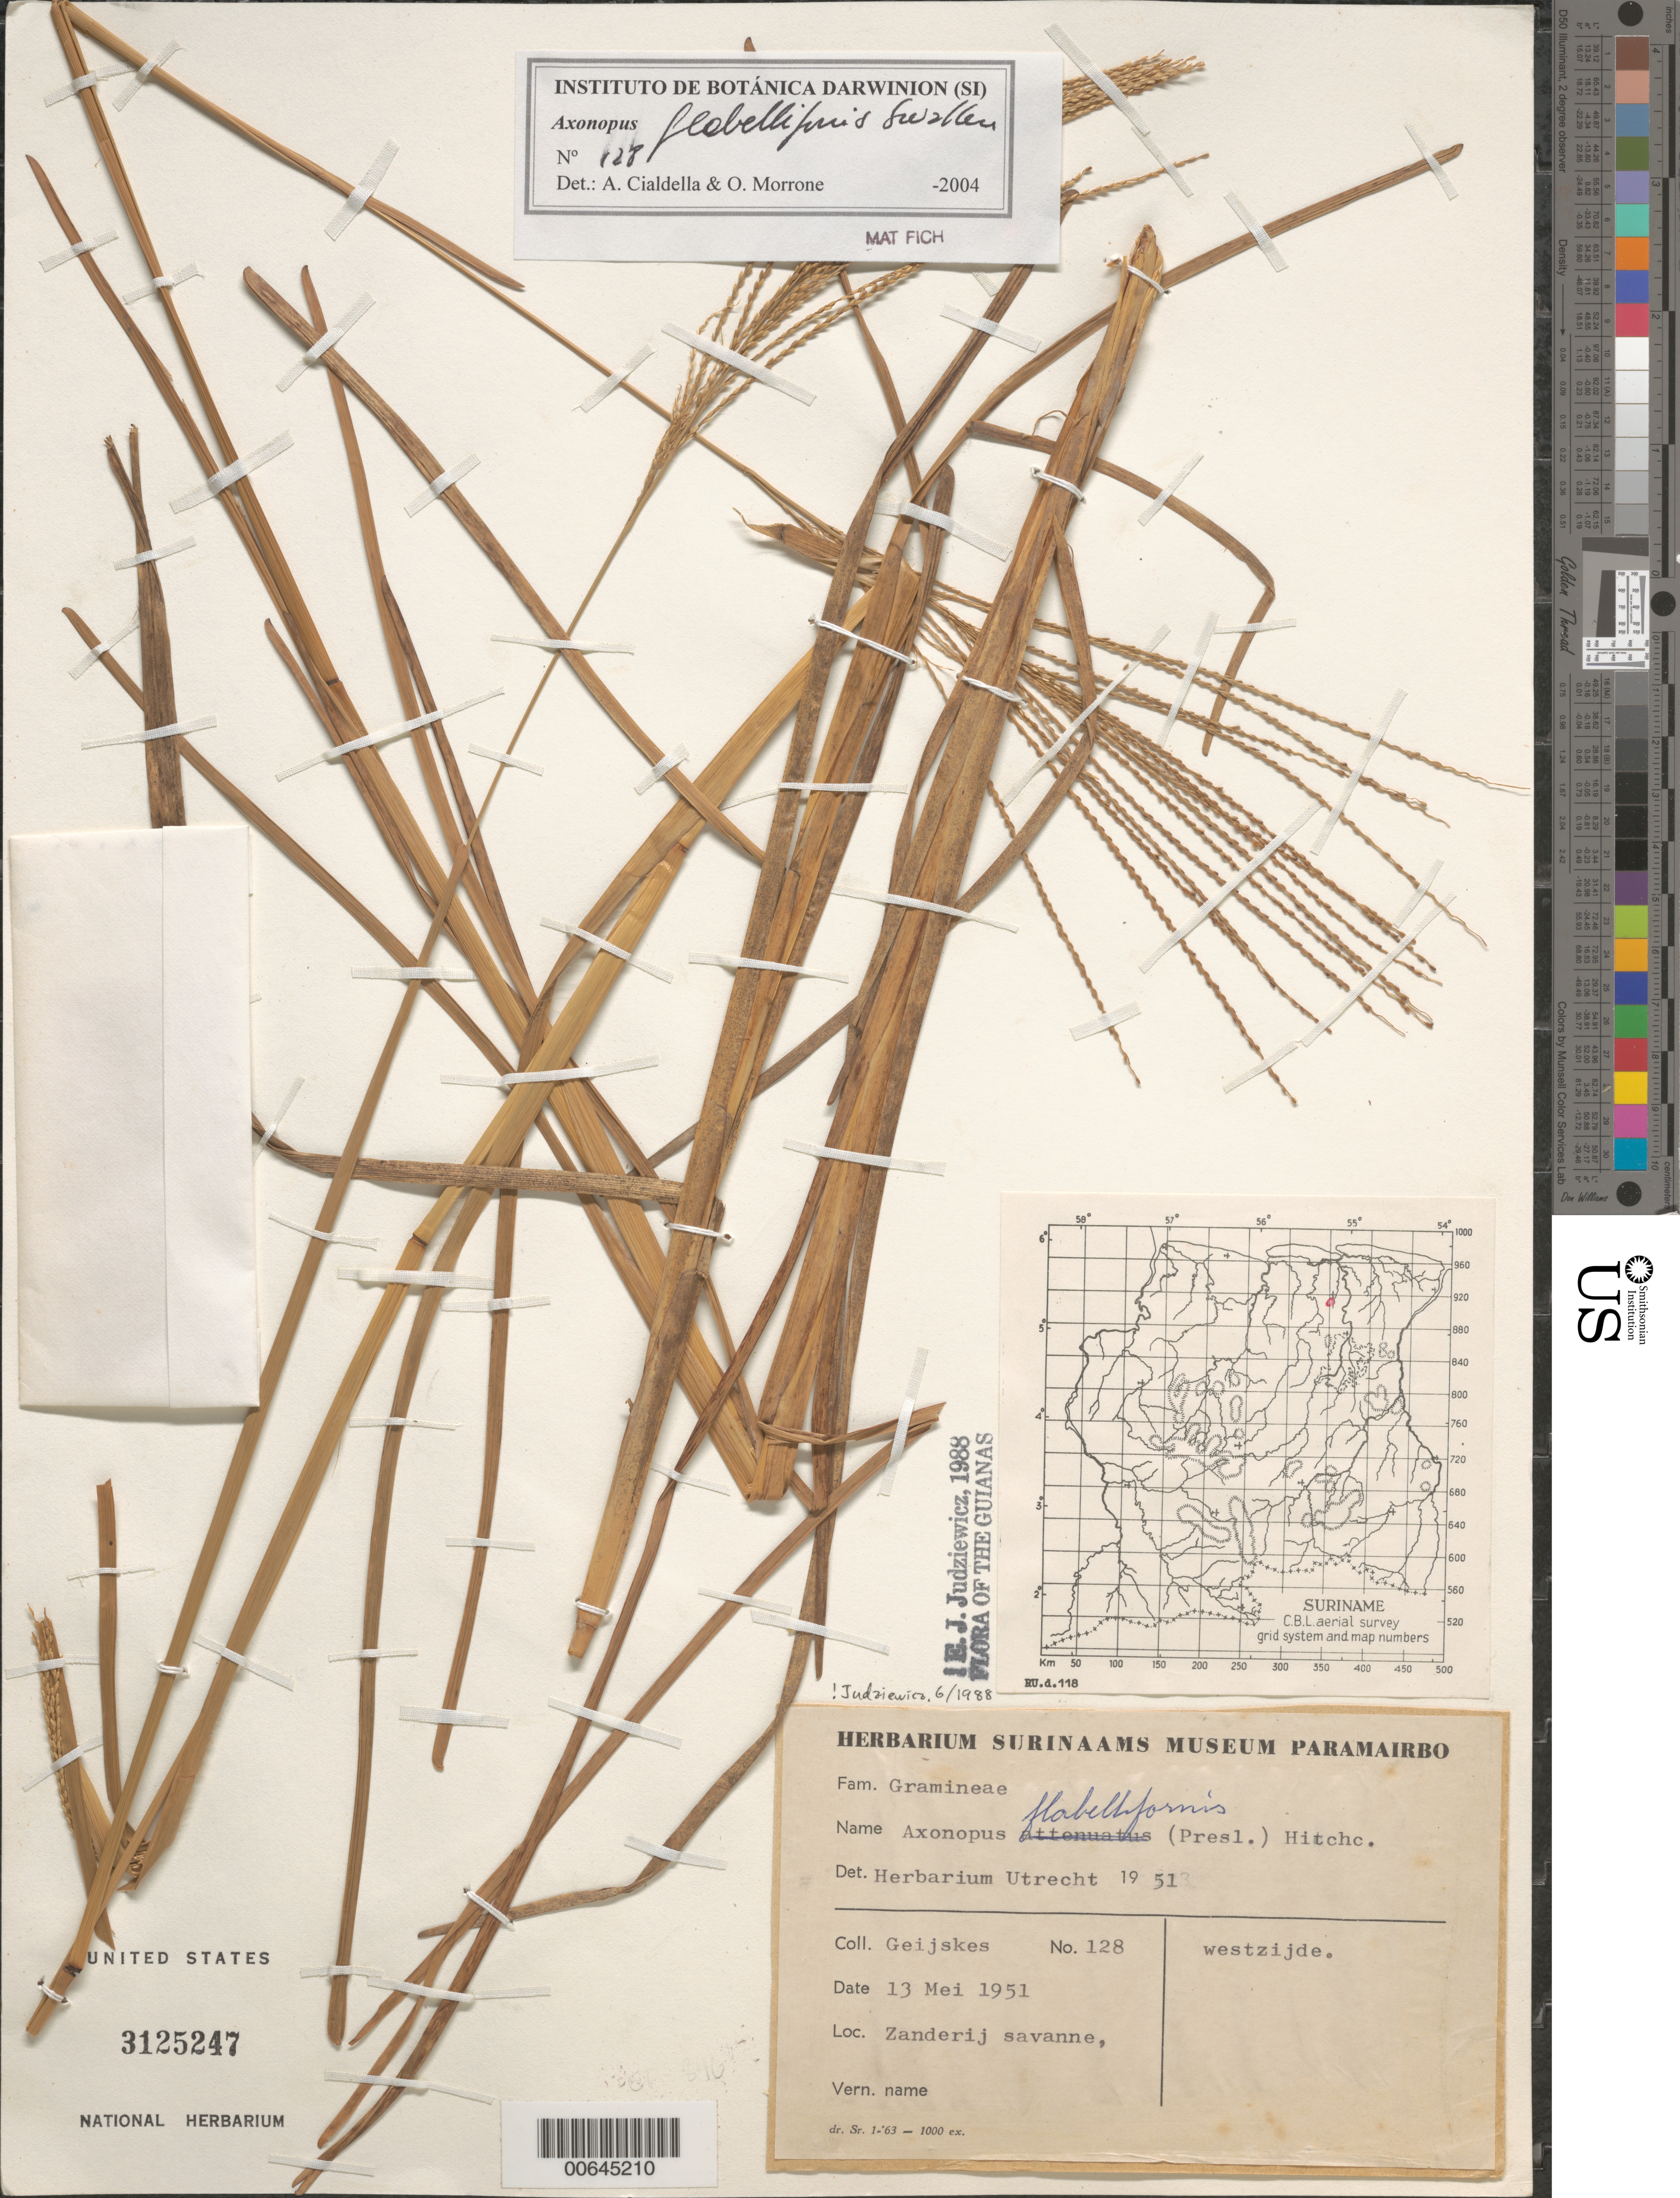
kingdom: Plantae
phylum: Tracheophyta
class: Liliopsida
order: Poales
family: Poaceae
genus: Axonopus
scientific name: Axonopus flabelliformis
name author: Swallen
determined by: Judziewicz, E. J.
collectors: D. Geijskes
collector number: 128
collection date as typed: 13-May-51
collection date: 1951-05-13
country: Suriname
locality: Zanderij Savanna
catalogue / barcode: US 3125247